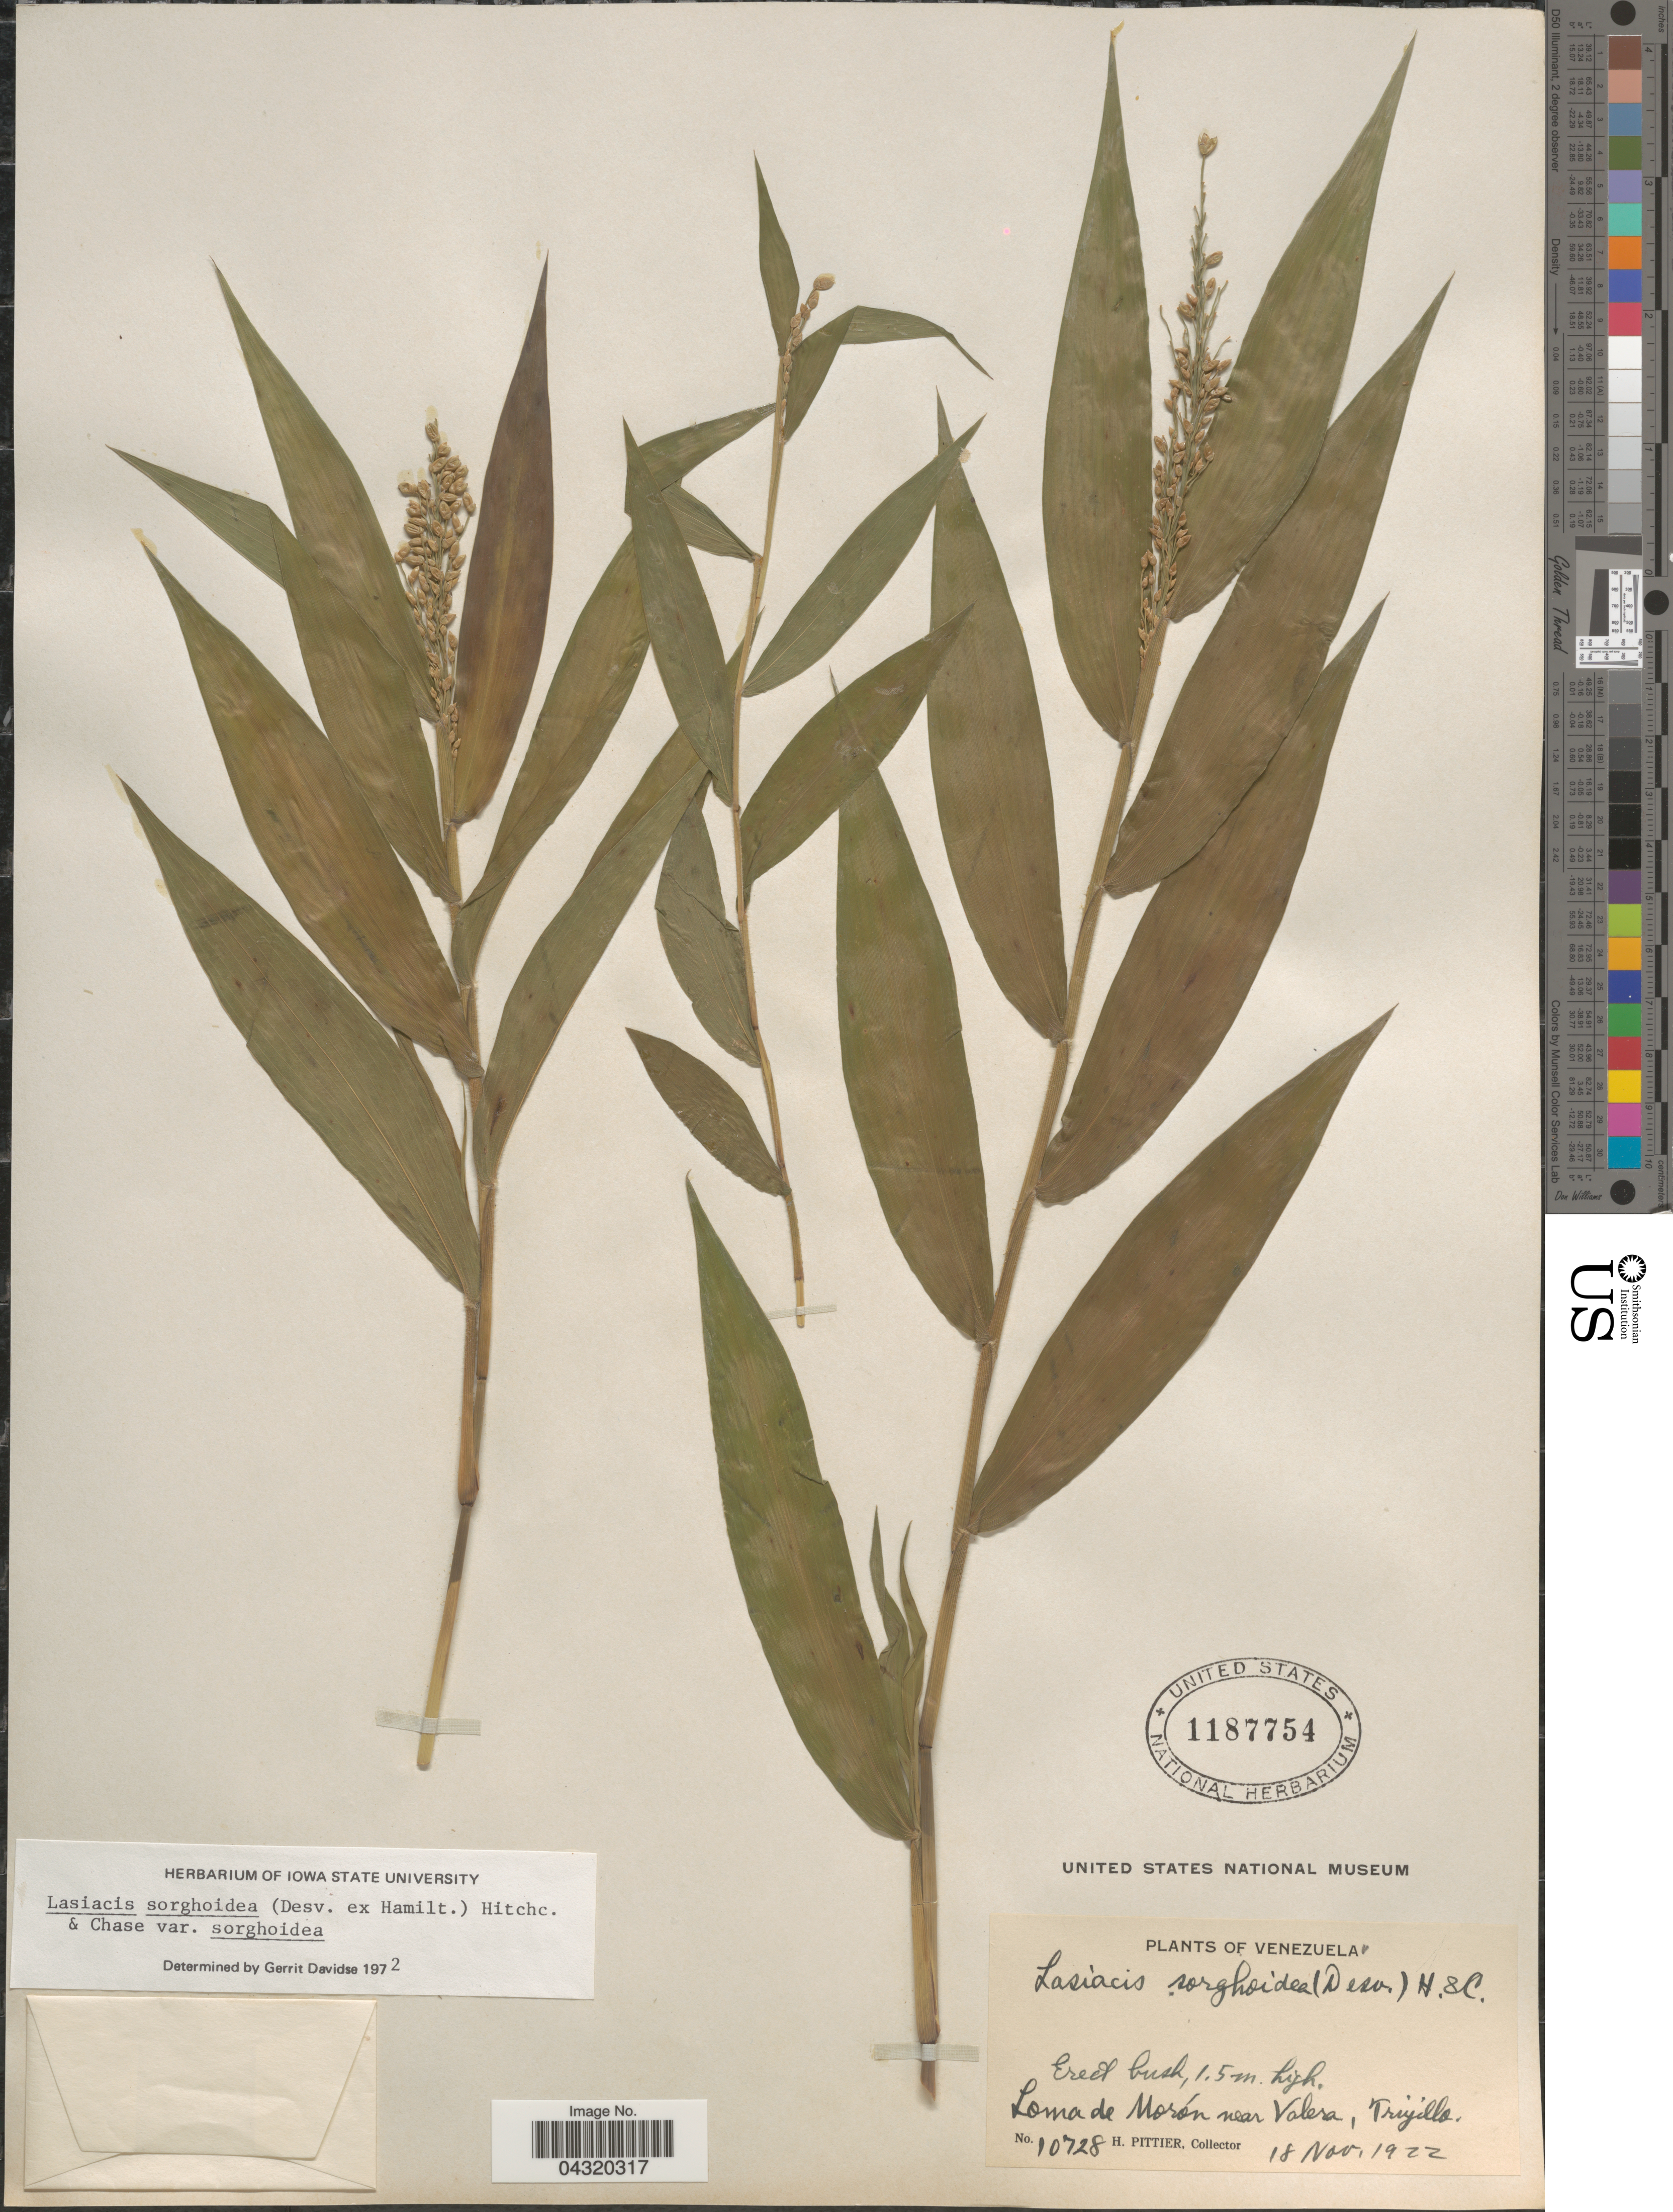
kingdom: Plantae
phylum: Tracheophyta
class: Liliopsida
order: Poales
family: Poaceae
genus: Lasiacis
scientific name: Lasiacis sorghoidea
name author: (Desv. ex Ham.) Hitchc. & Chase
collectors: H. F. Pittier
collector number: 10728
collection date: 1922-11-18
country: Venezuela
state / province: Trujillo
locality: Loma de Morón near Valesa.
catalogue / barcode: US 1187754